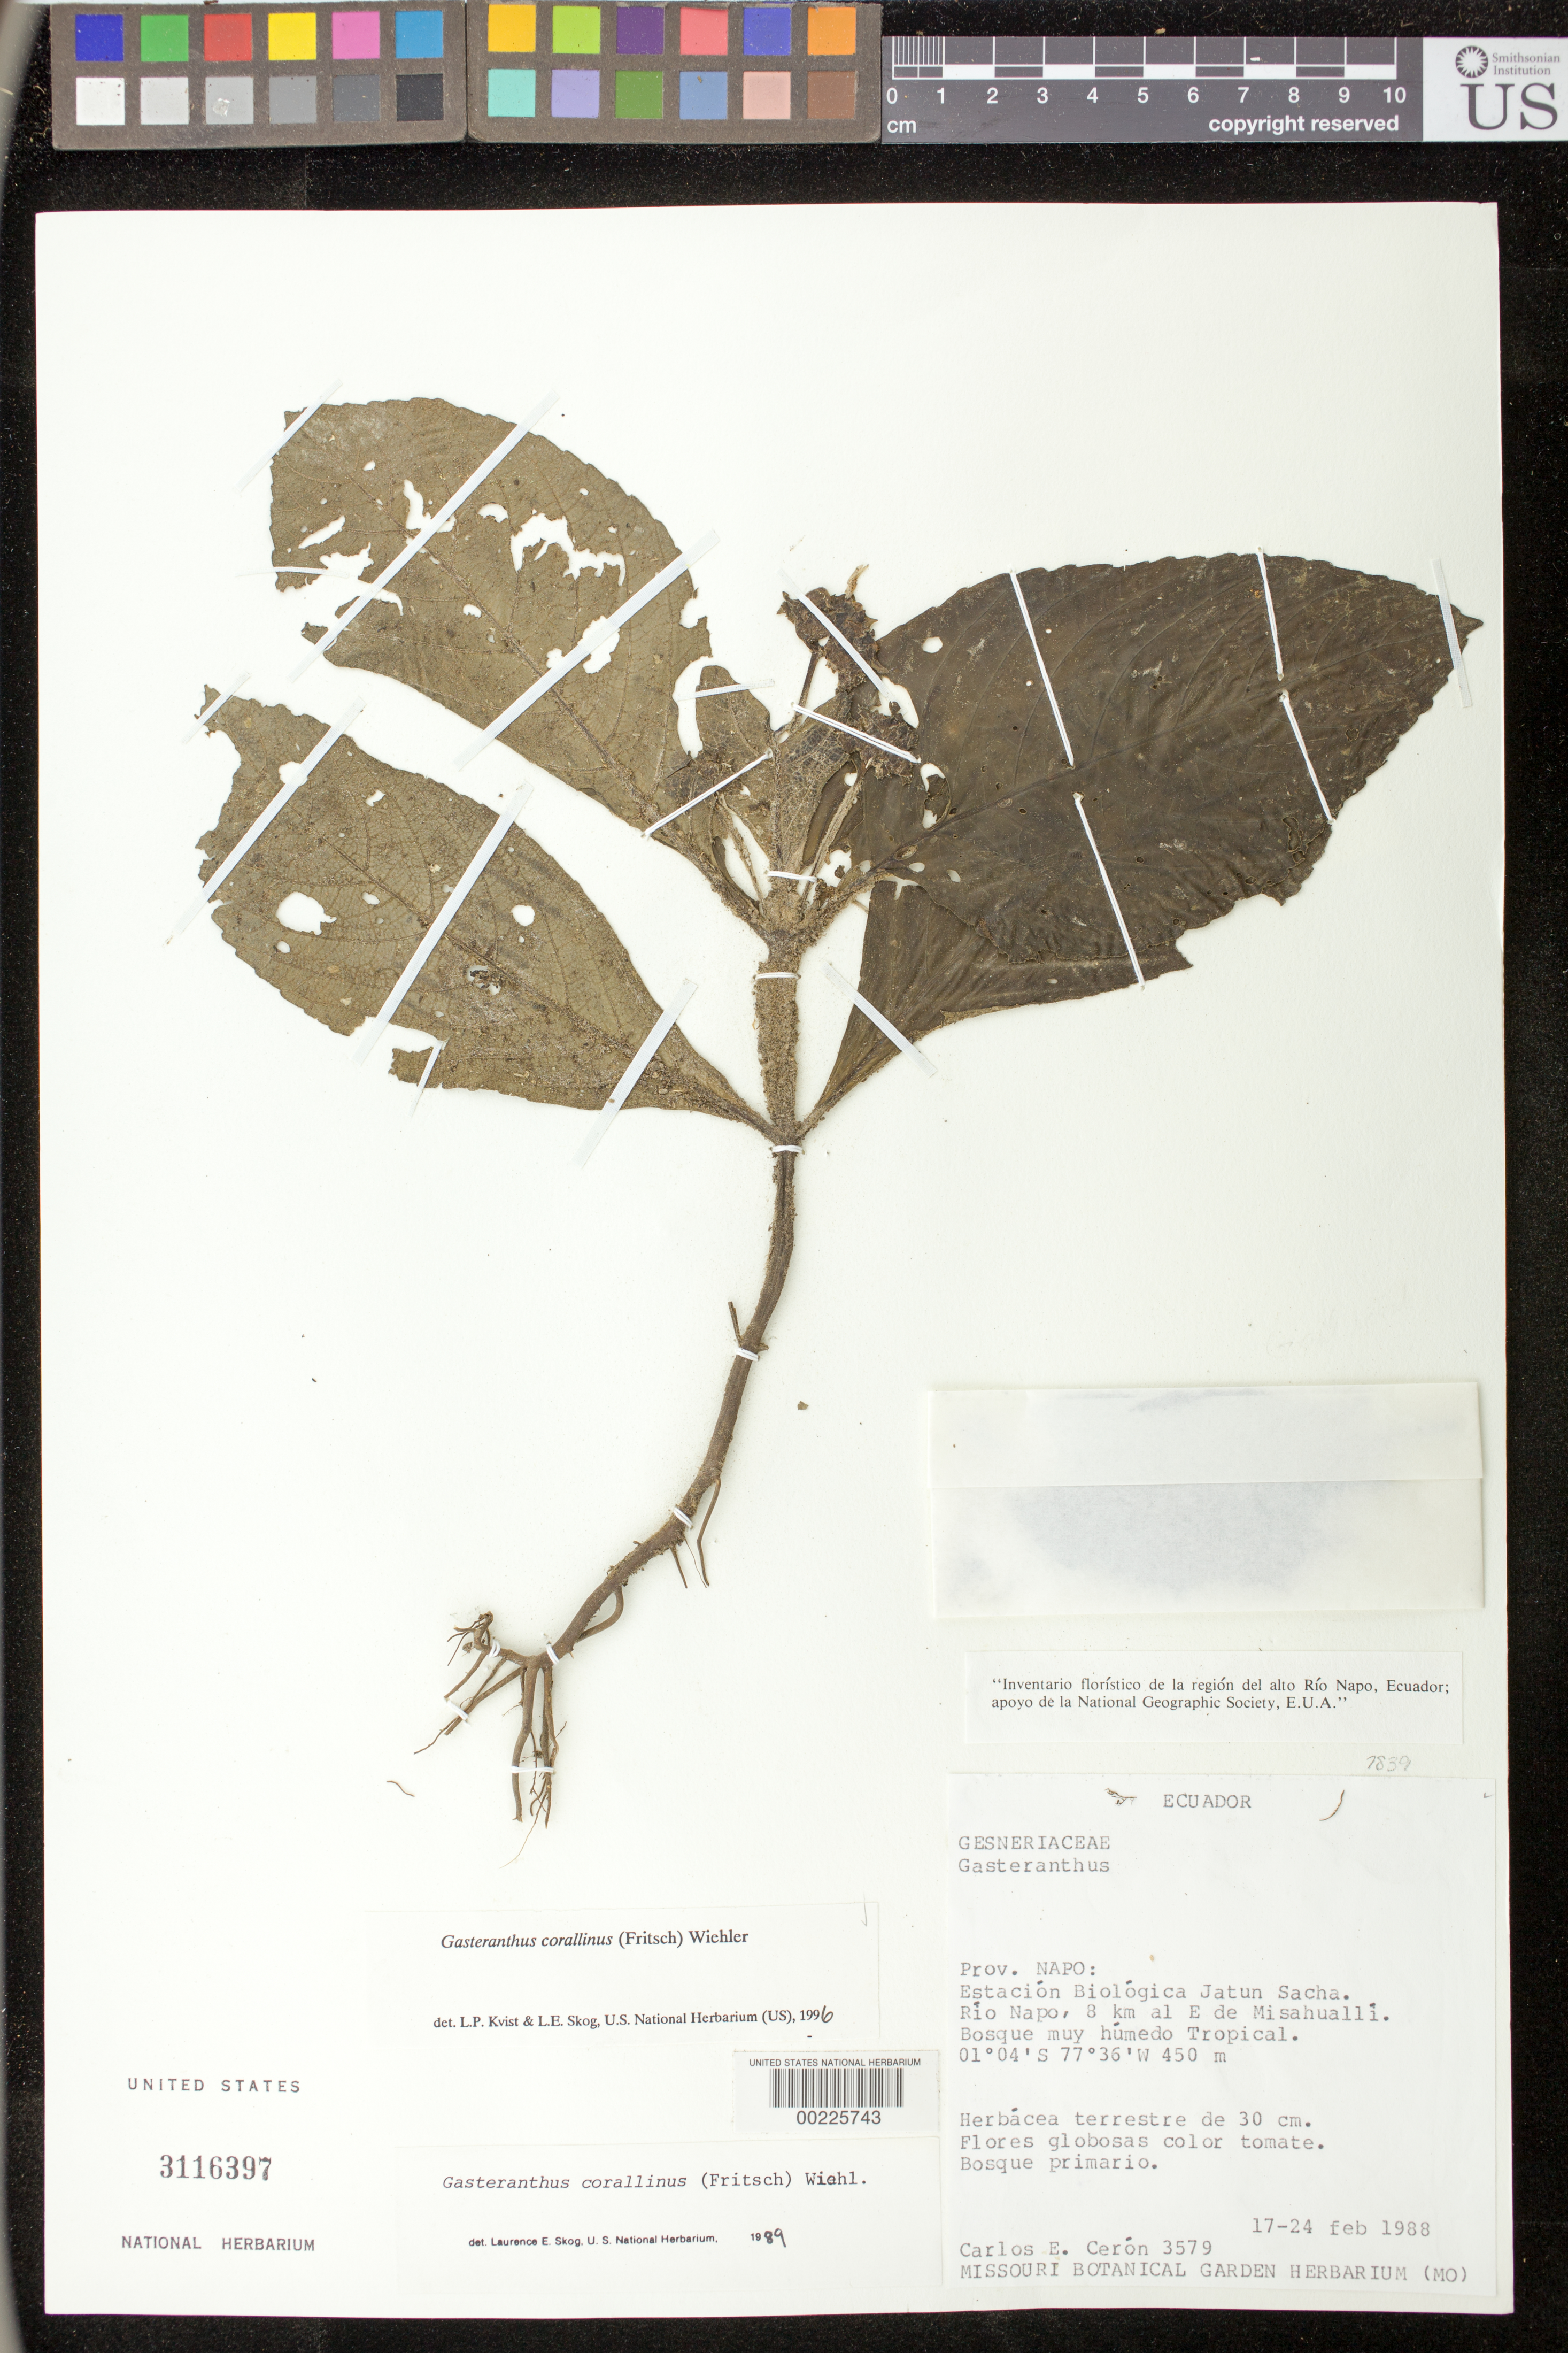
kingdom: Plantae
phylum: Tracheophyta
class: Magnoliopsida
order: Lamiales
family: Gesneriaceae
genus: Gasteranthus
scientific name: Gasteranthus corallinus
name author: (Fritsch) Wiehler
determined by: Clark, J. L., (SEL), The Marie Selby Botanical Garden (UNITED STATES)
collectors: C. E. Cerón M.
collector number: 3579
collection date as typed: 17-24 Feb 1988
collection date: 1988-02-17/1988-02-24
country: Ecuador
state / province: Napo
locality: Estación Biológica Jatun Sacha, Río Napo, 8 km al E de Misahuallí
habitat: Bosque muy húmedo tropical, bosque primario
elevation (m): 450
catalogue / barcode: US 3116397